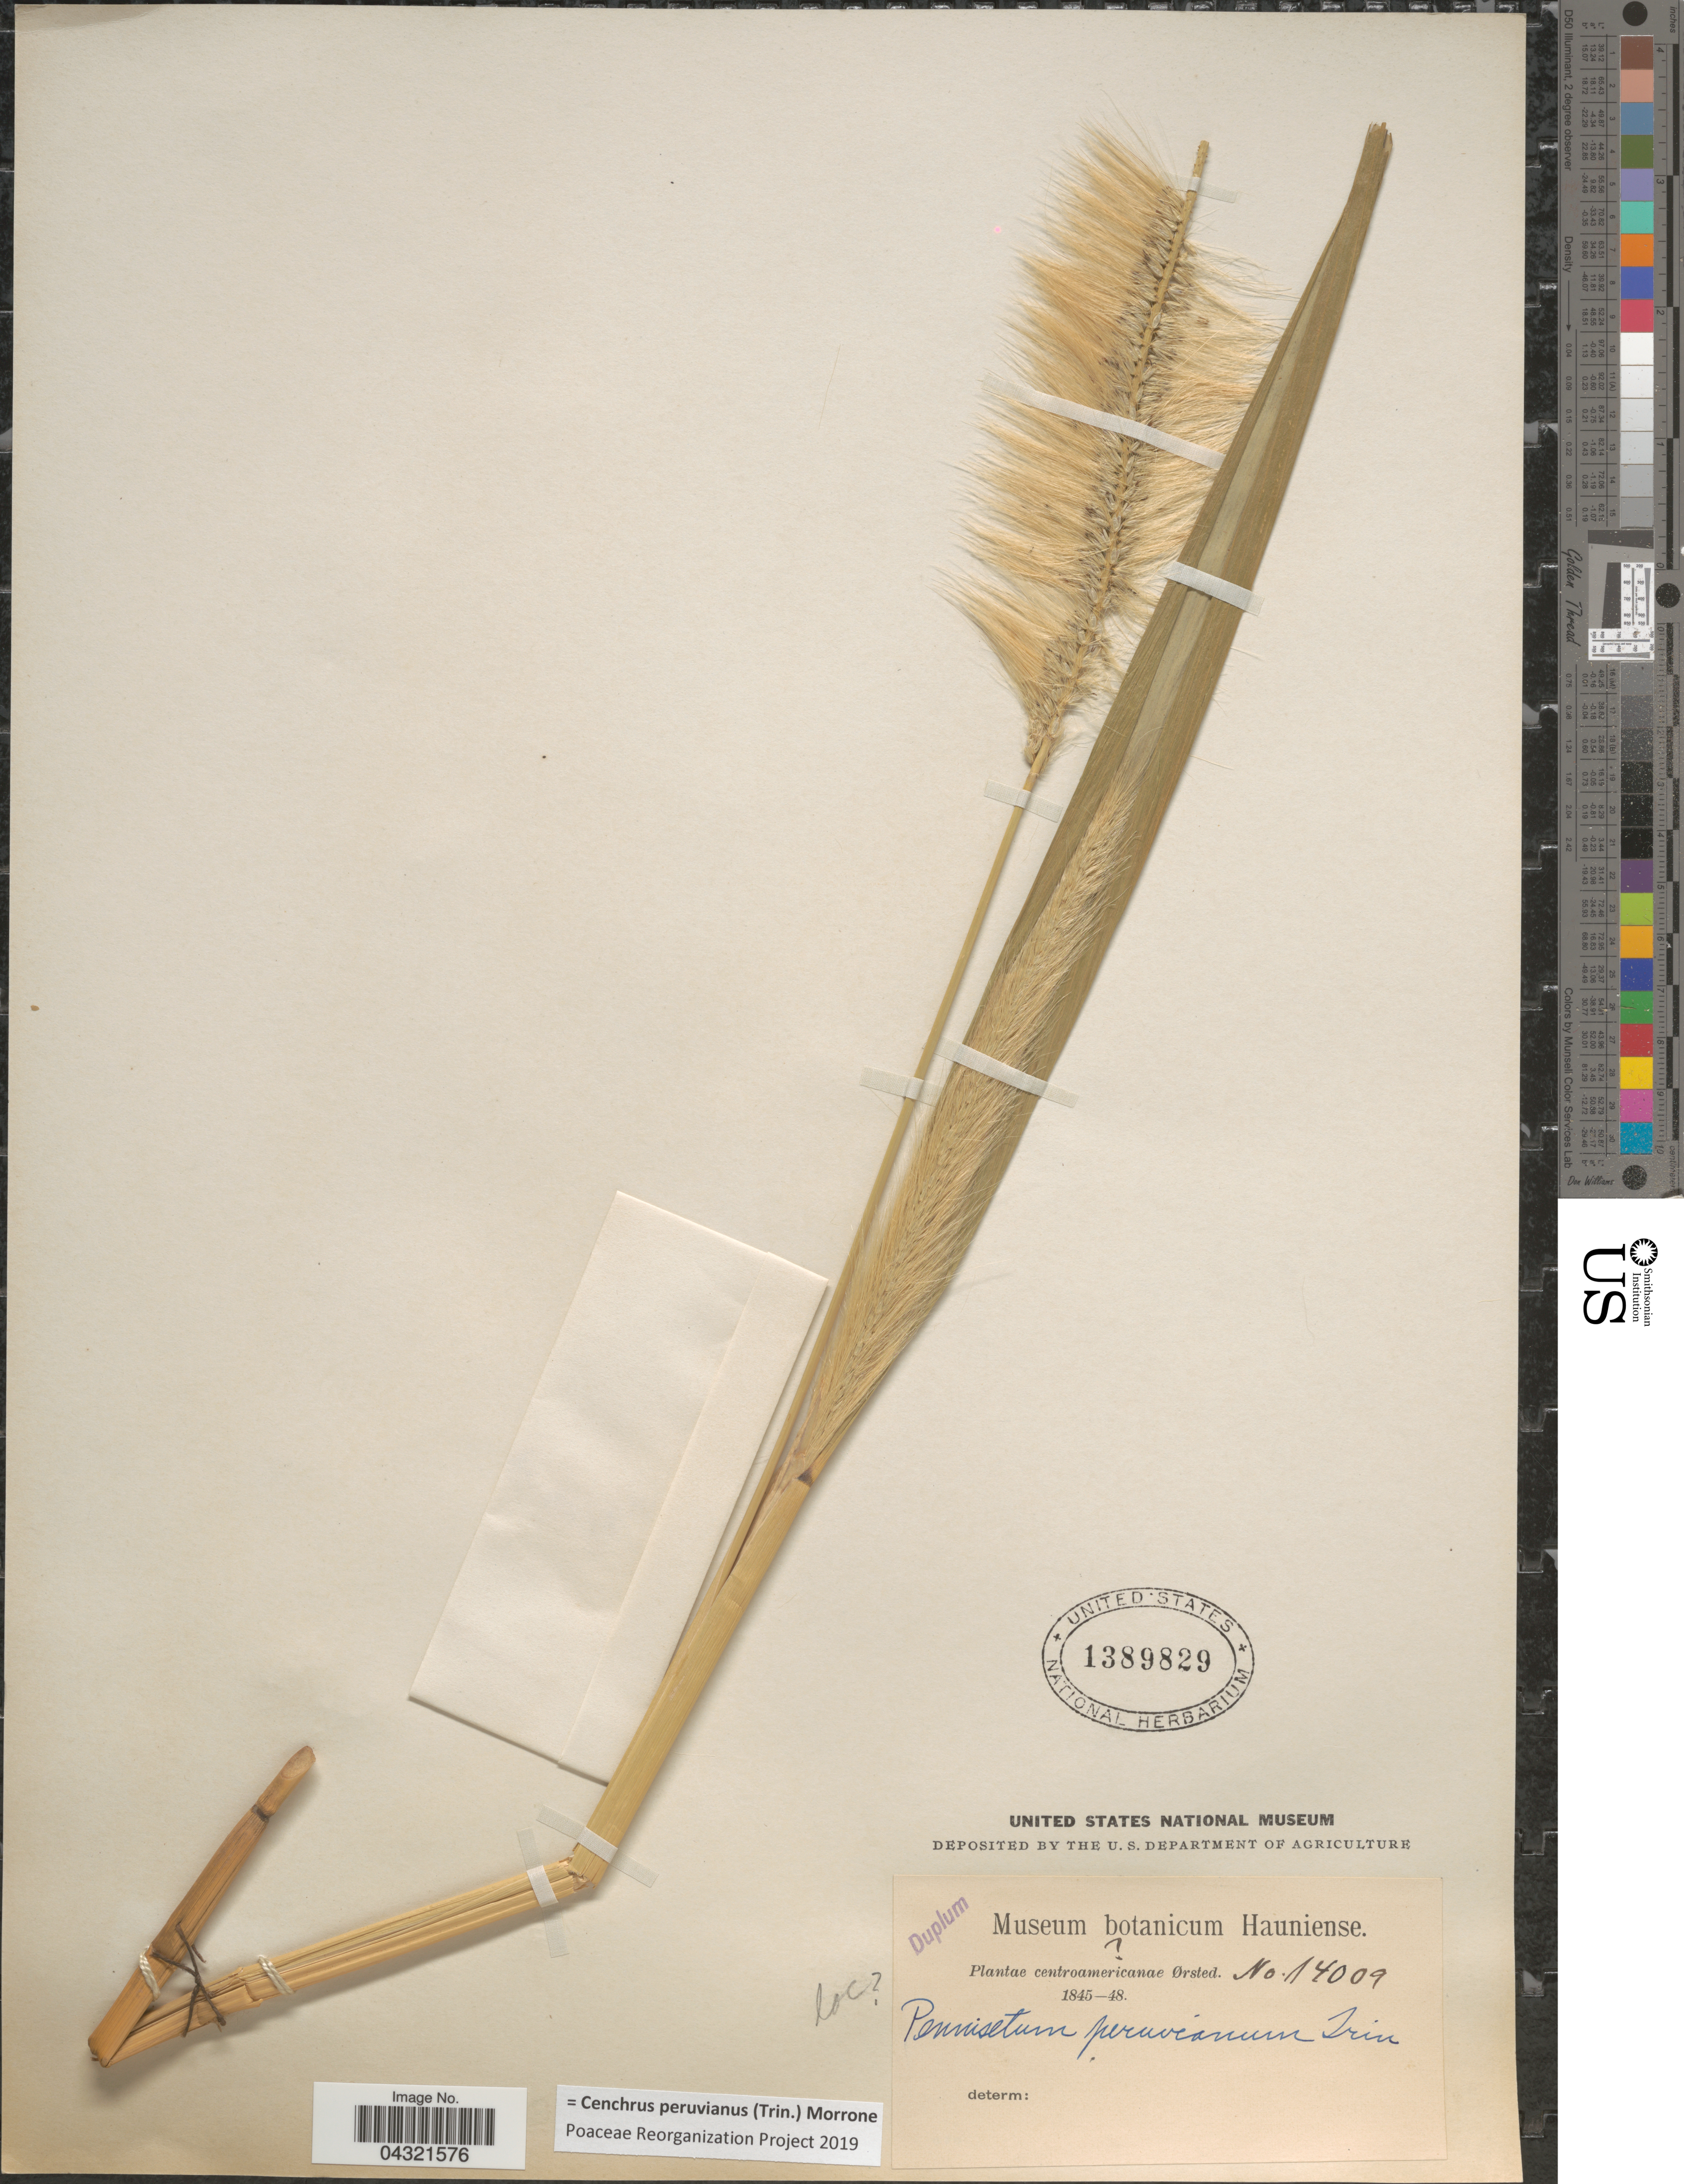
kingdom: Plantae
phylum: Tracheophyta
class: Liliopsida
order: Poales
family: Poaceae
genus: Cenchrus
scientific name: Cenchrus peruvianus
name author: (Trin.) Morrone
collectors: Ørsted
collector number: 14009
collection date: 1845/1848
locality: Centroamericanae.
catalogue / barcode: US 1389829